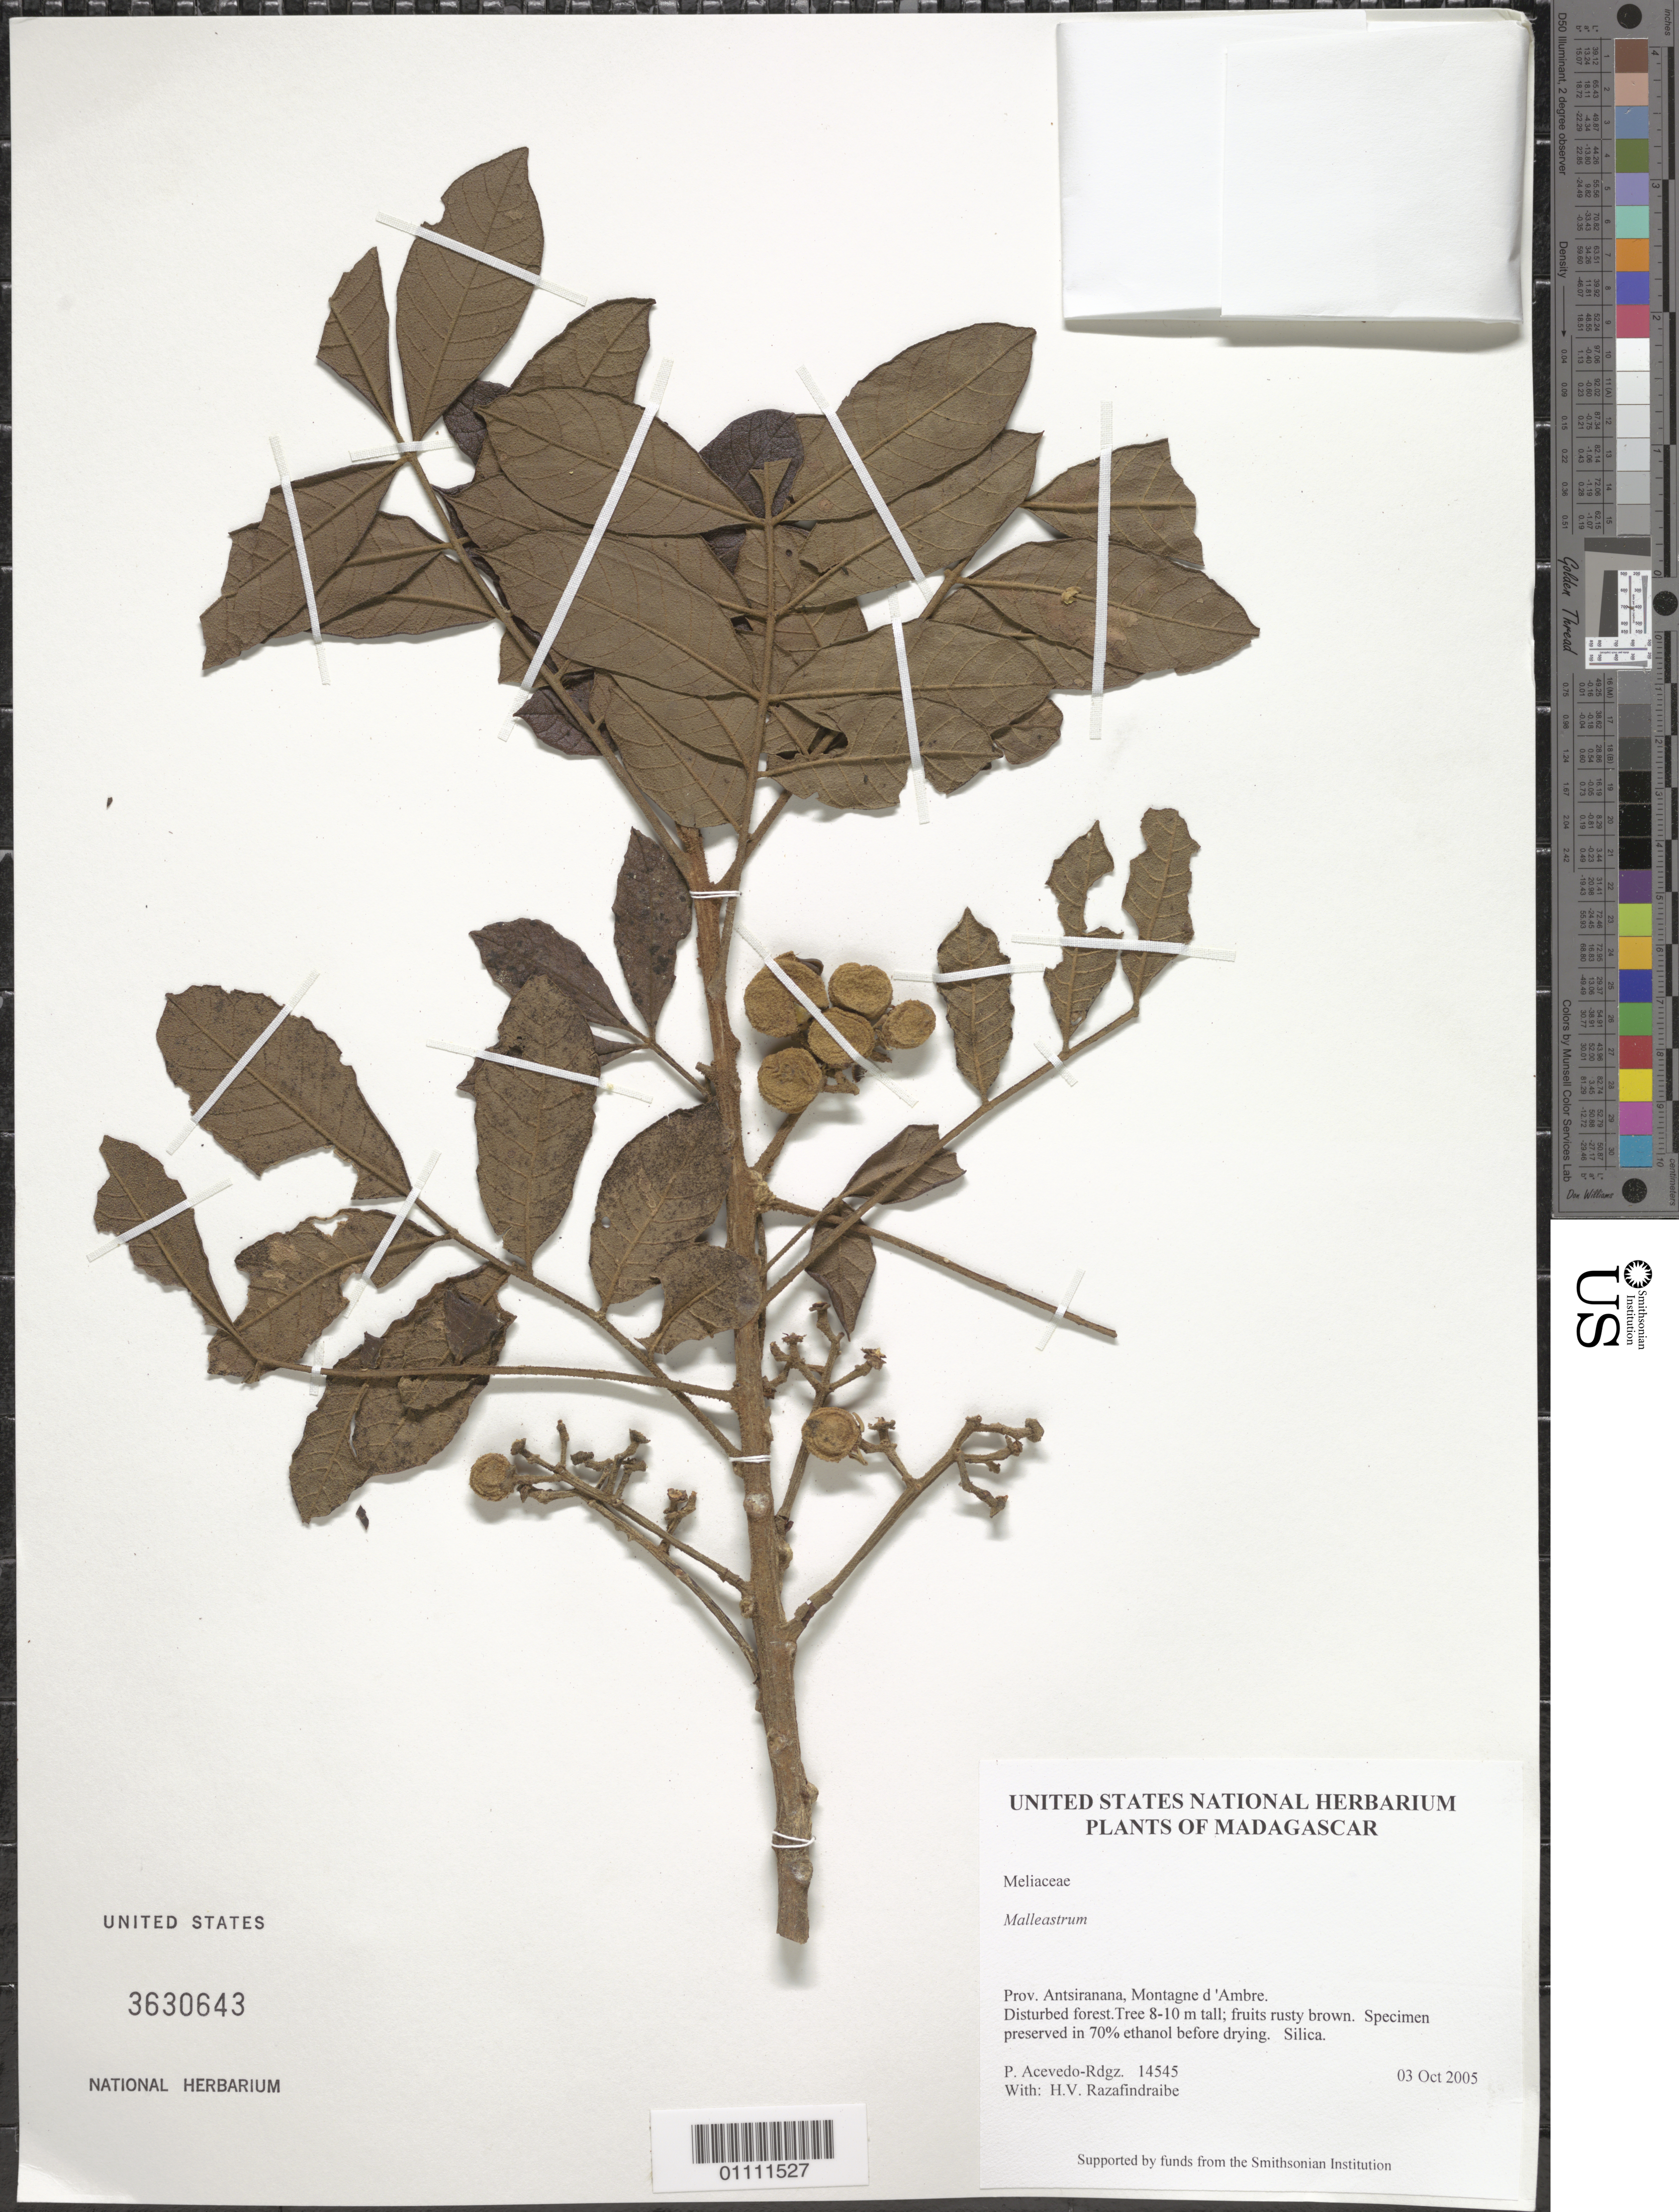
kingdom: Plantae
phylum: Tracheophyta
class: Magnoliopsida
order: Sapindales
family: Meliaceae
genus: Malleastrum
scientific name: Malleastrum sp.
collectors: P. Acevedo-Rodr. & H. Razafindraibe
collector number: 14545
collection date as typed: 03 Oct 2005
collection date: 2005-10-03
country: Madagascar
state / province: Diana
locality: Prov. Antsiranana, Montagne d 'Ambre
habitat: Disturbed forest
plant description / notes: US, MO, K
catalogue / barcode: US 3630643